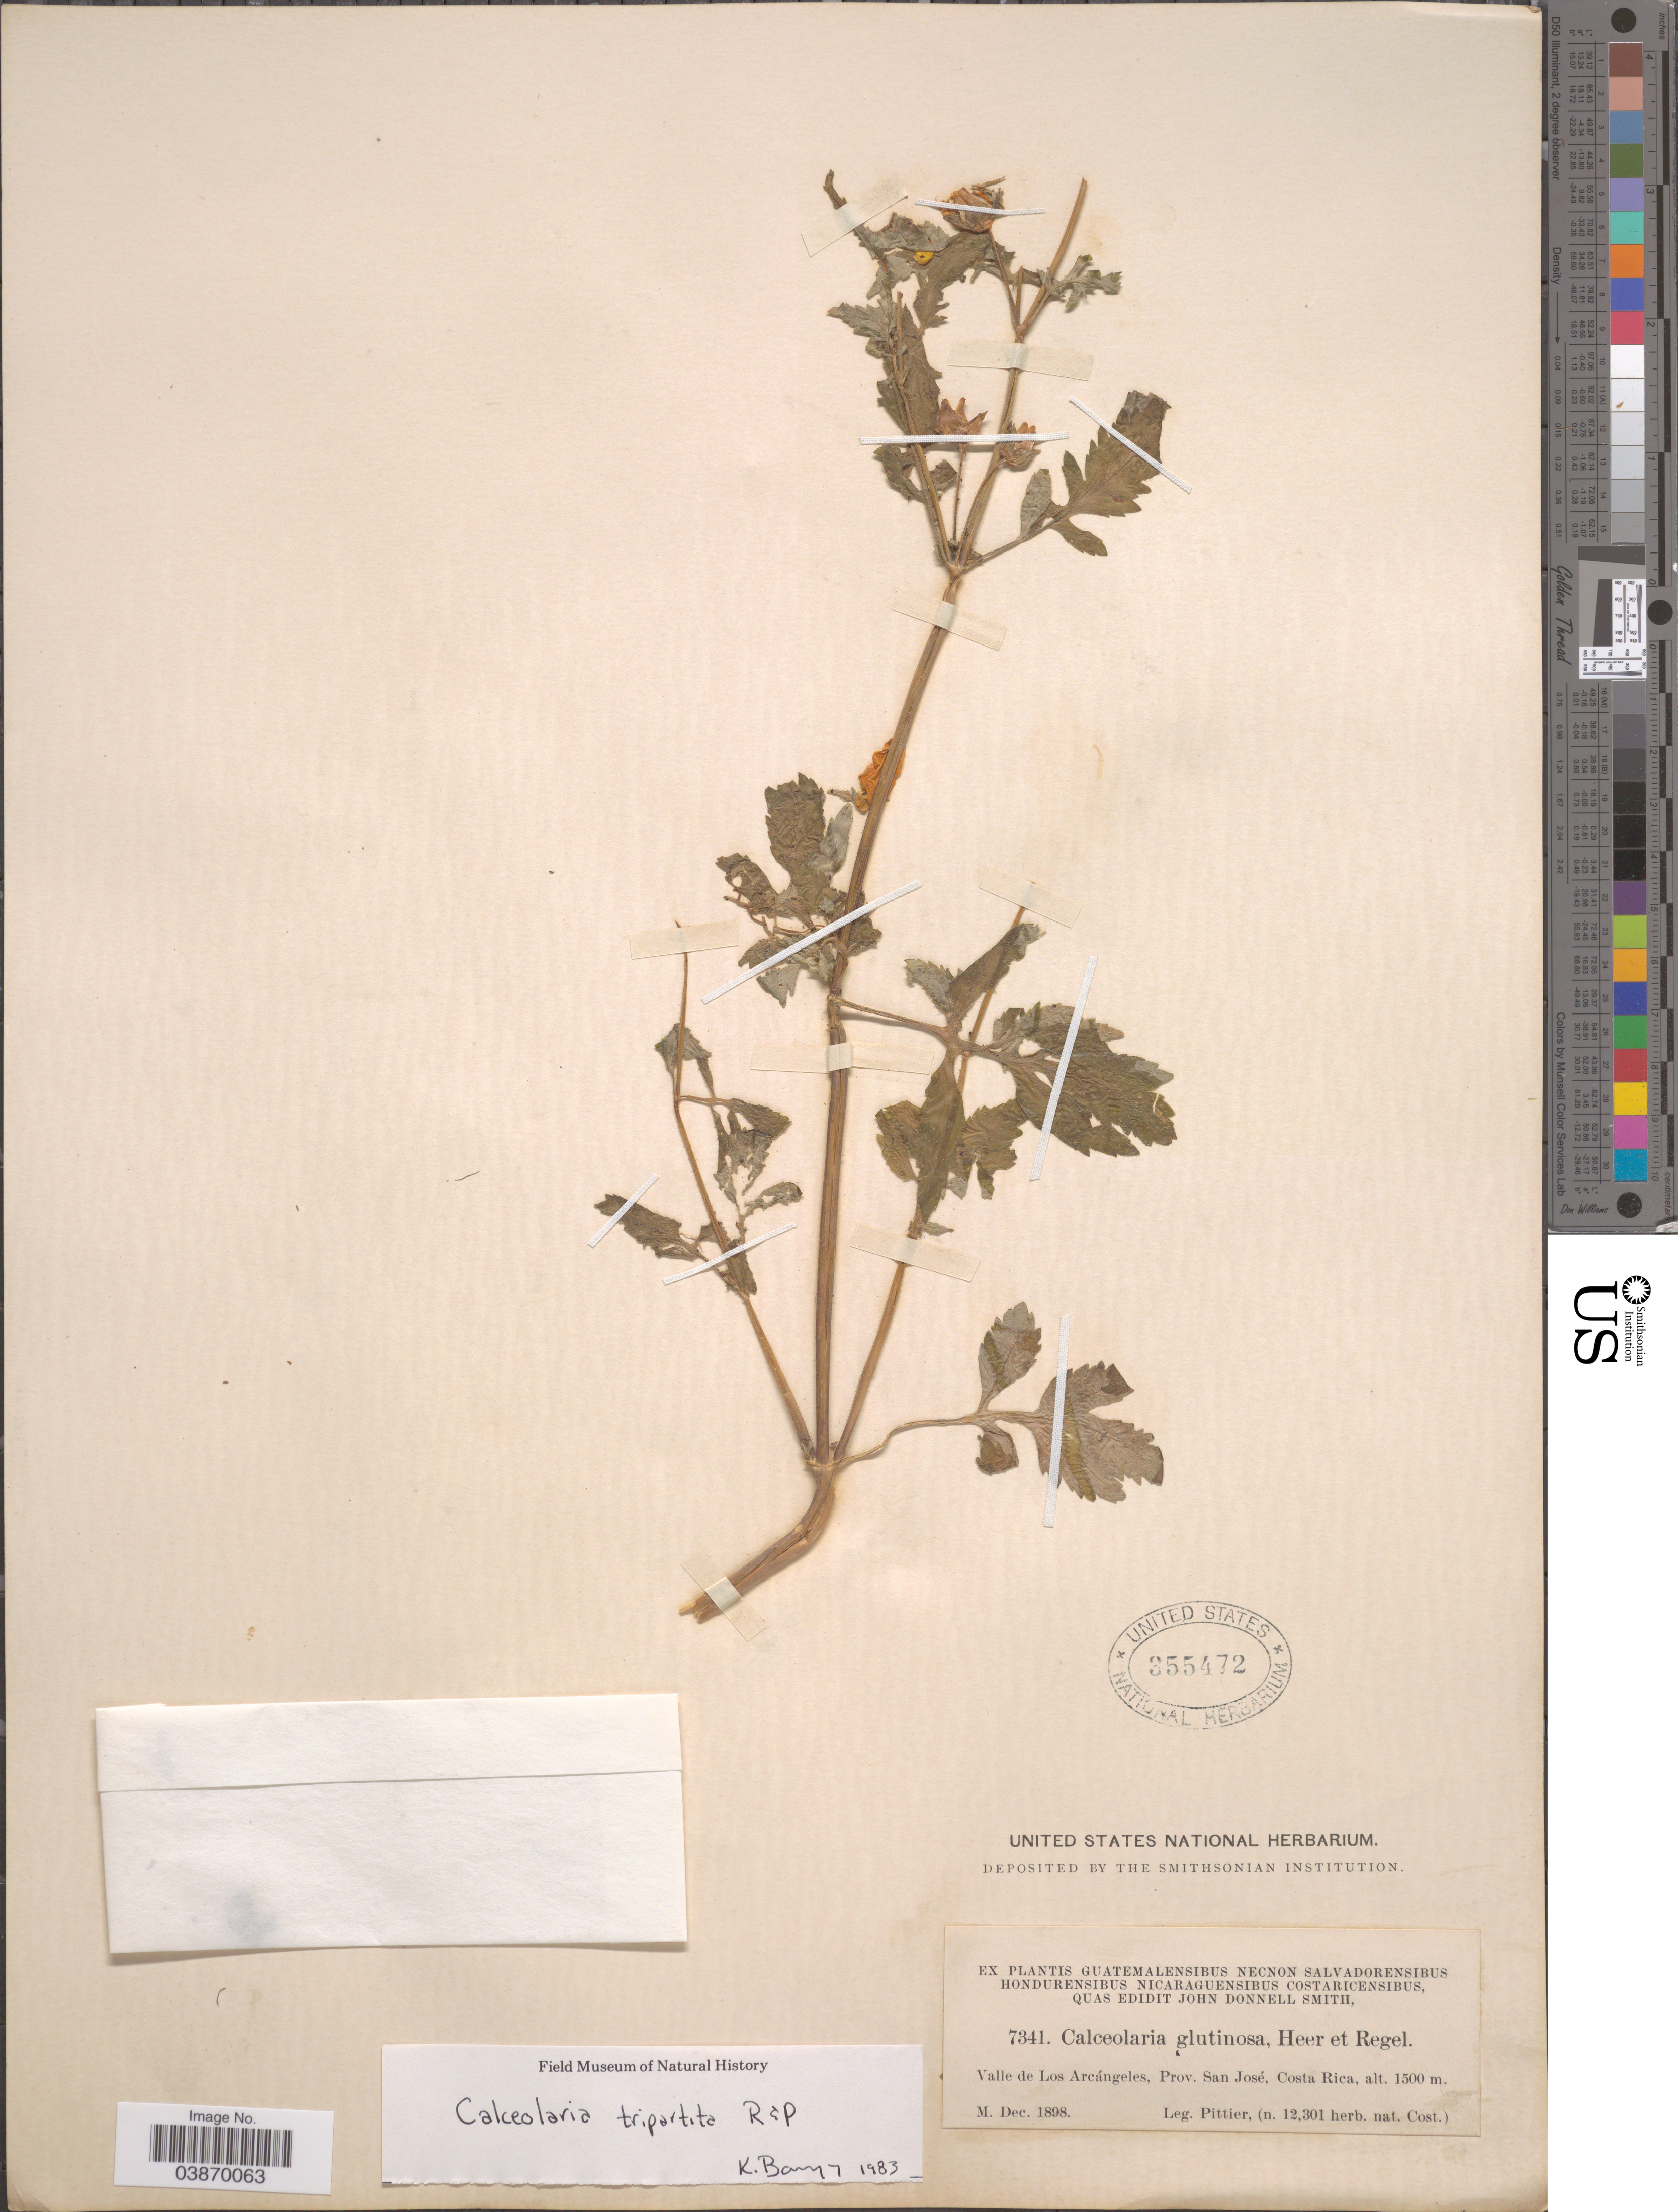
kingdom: Plantae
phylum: Tracheophyta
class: Magnoliopsida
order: Lamiales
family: Calceolariaceae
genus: Calceolaria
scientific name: Calceolaria tripartita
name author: Ruiz & Pav.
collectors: Pittier, --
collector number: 7341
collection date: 1898-12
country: Costa Rica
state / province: San José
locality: Valle de Los Arcángeles.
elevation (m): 1500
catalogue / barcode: US 355472